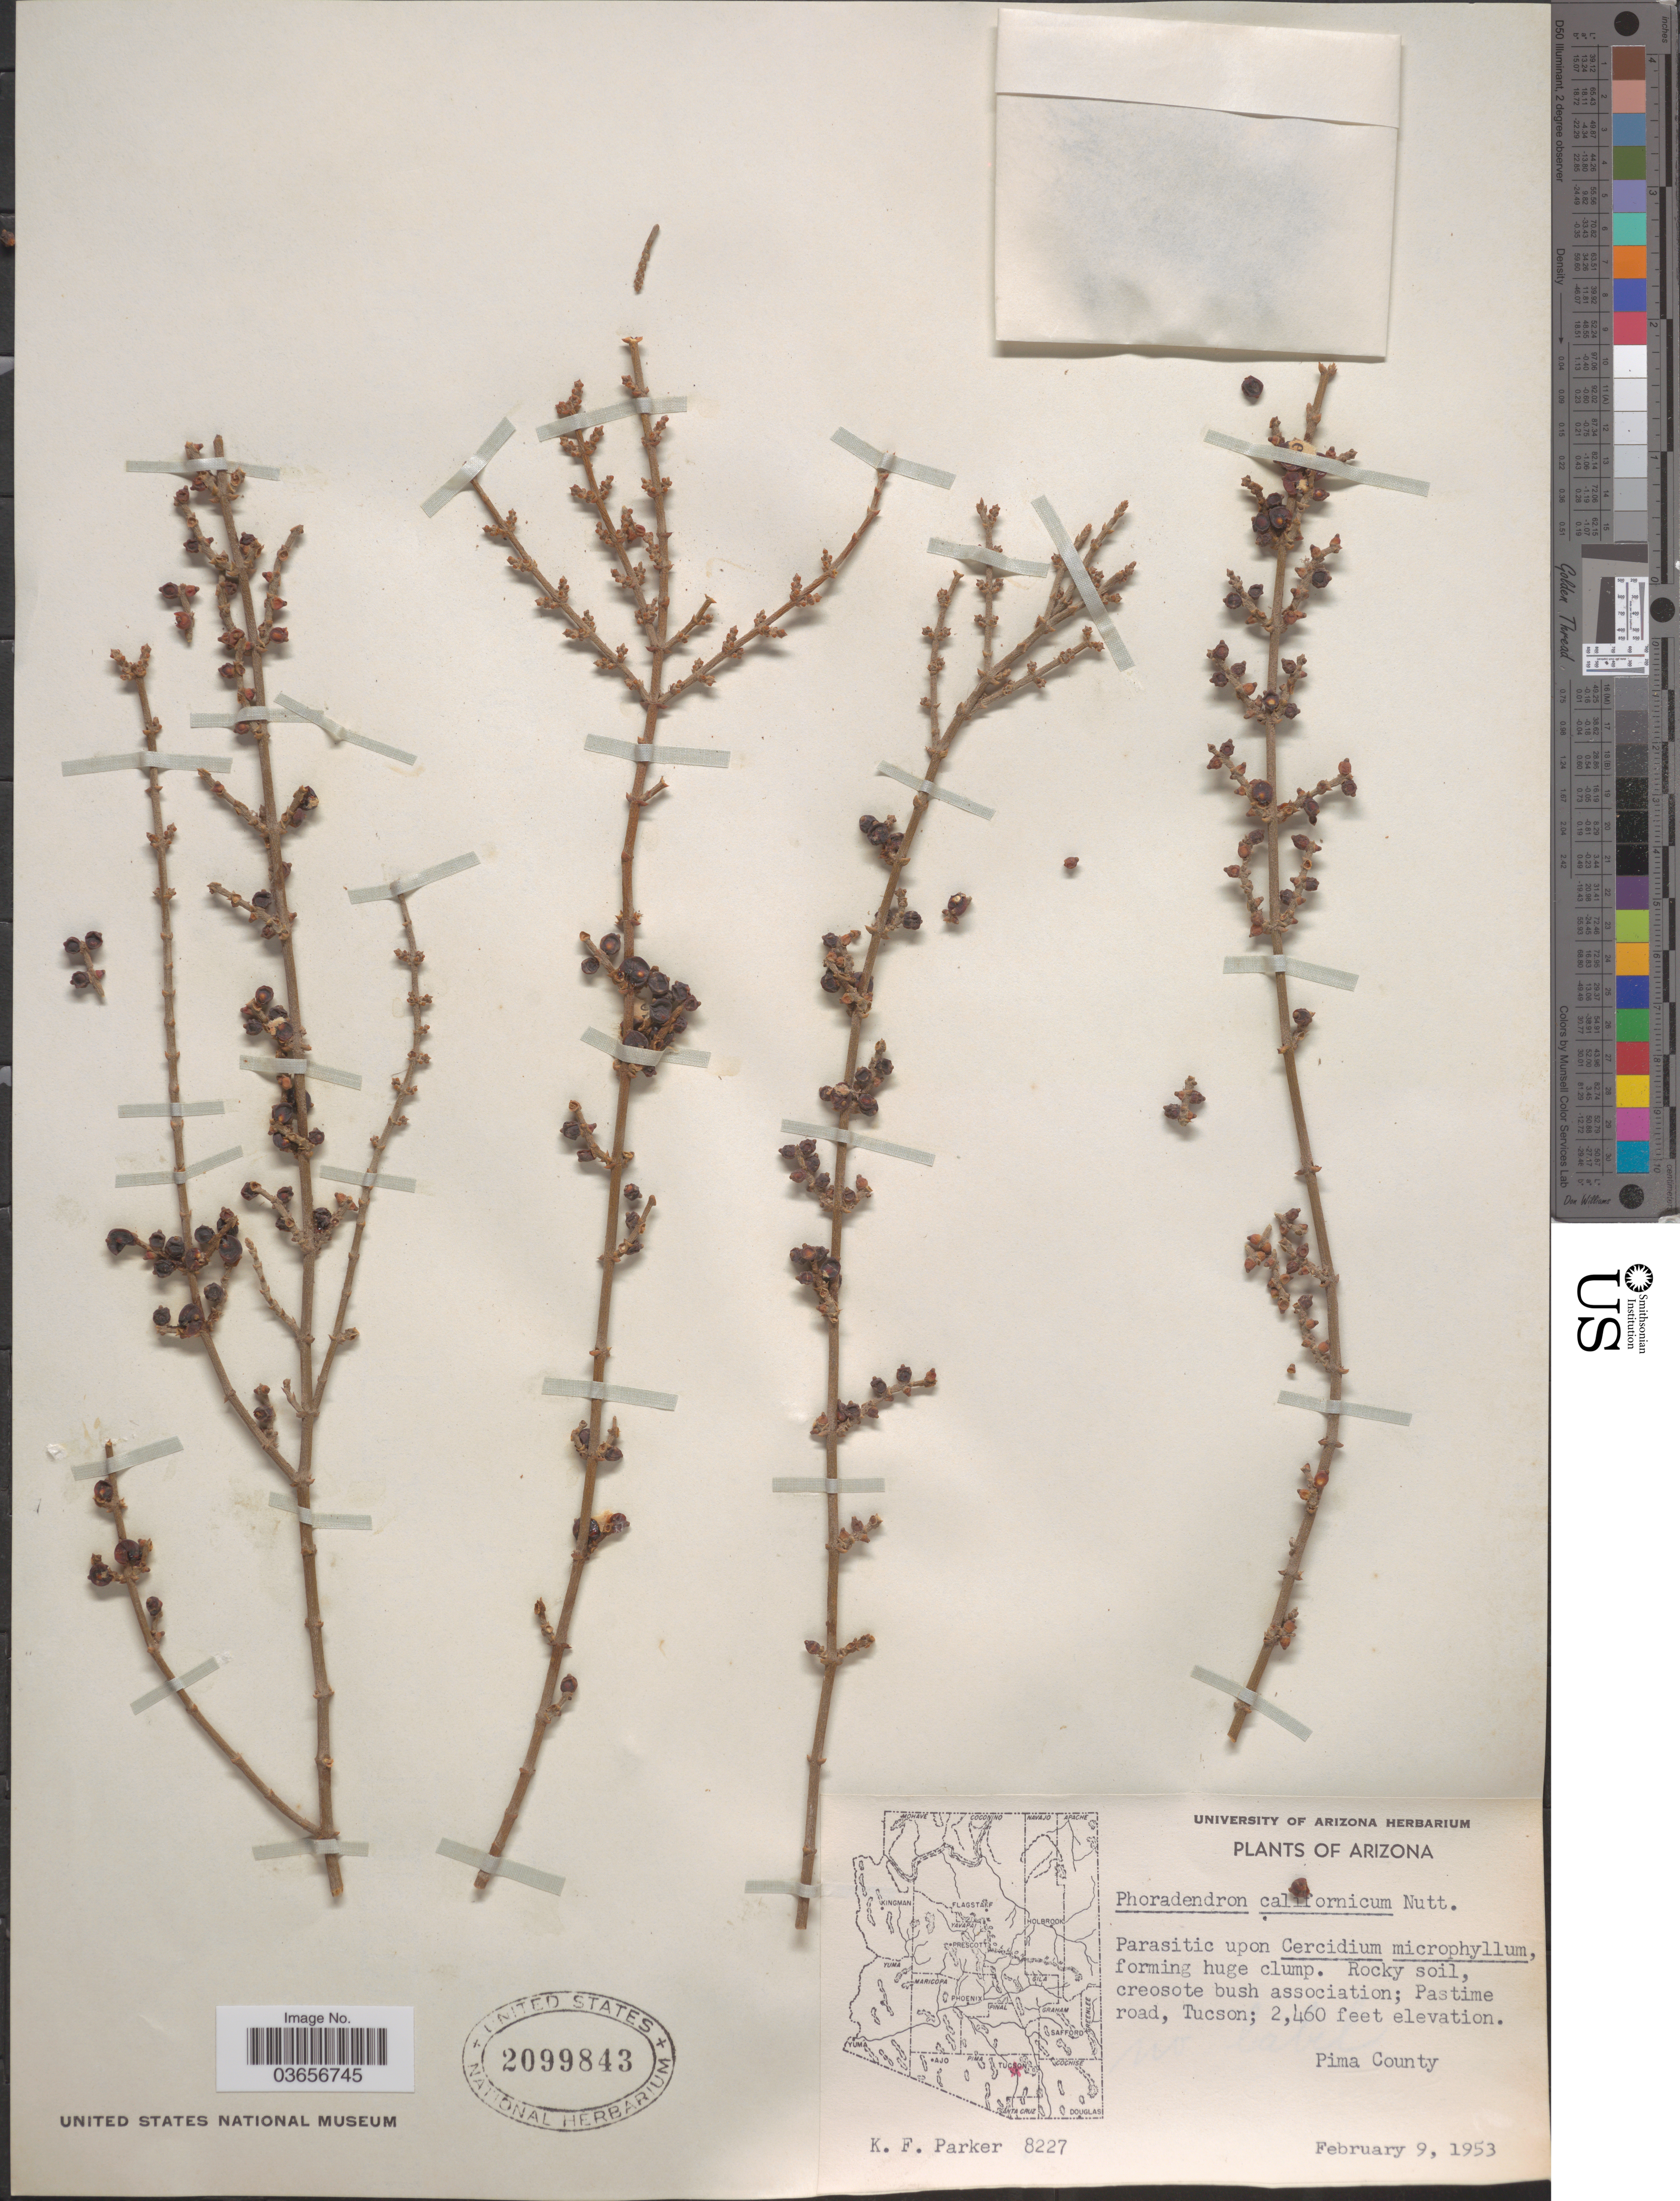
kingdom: Plantae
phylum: Tracheophyta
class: Magnoliopsida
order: Santalales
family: Viscaceae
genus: Phoradendron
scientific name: Phoradendron californicum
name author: Nutt.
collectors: K. F. Parker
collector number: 8227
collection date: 1953-02-09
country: United States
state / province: Arizona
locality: Pastime road, Tucson. Pima County.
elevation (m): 750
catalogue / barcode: US 2099843